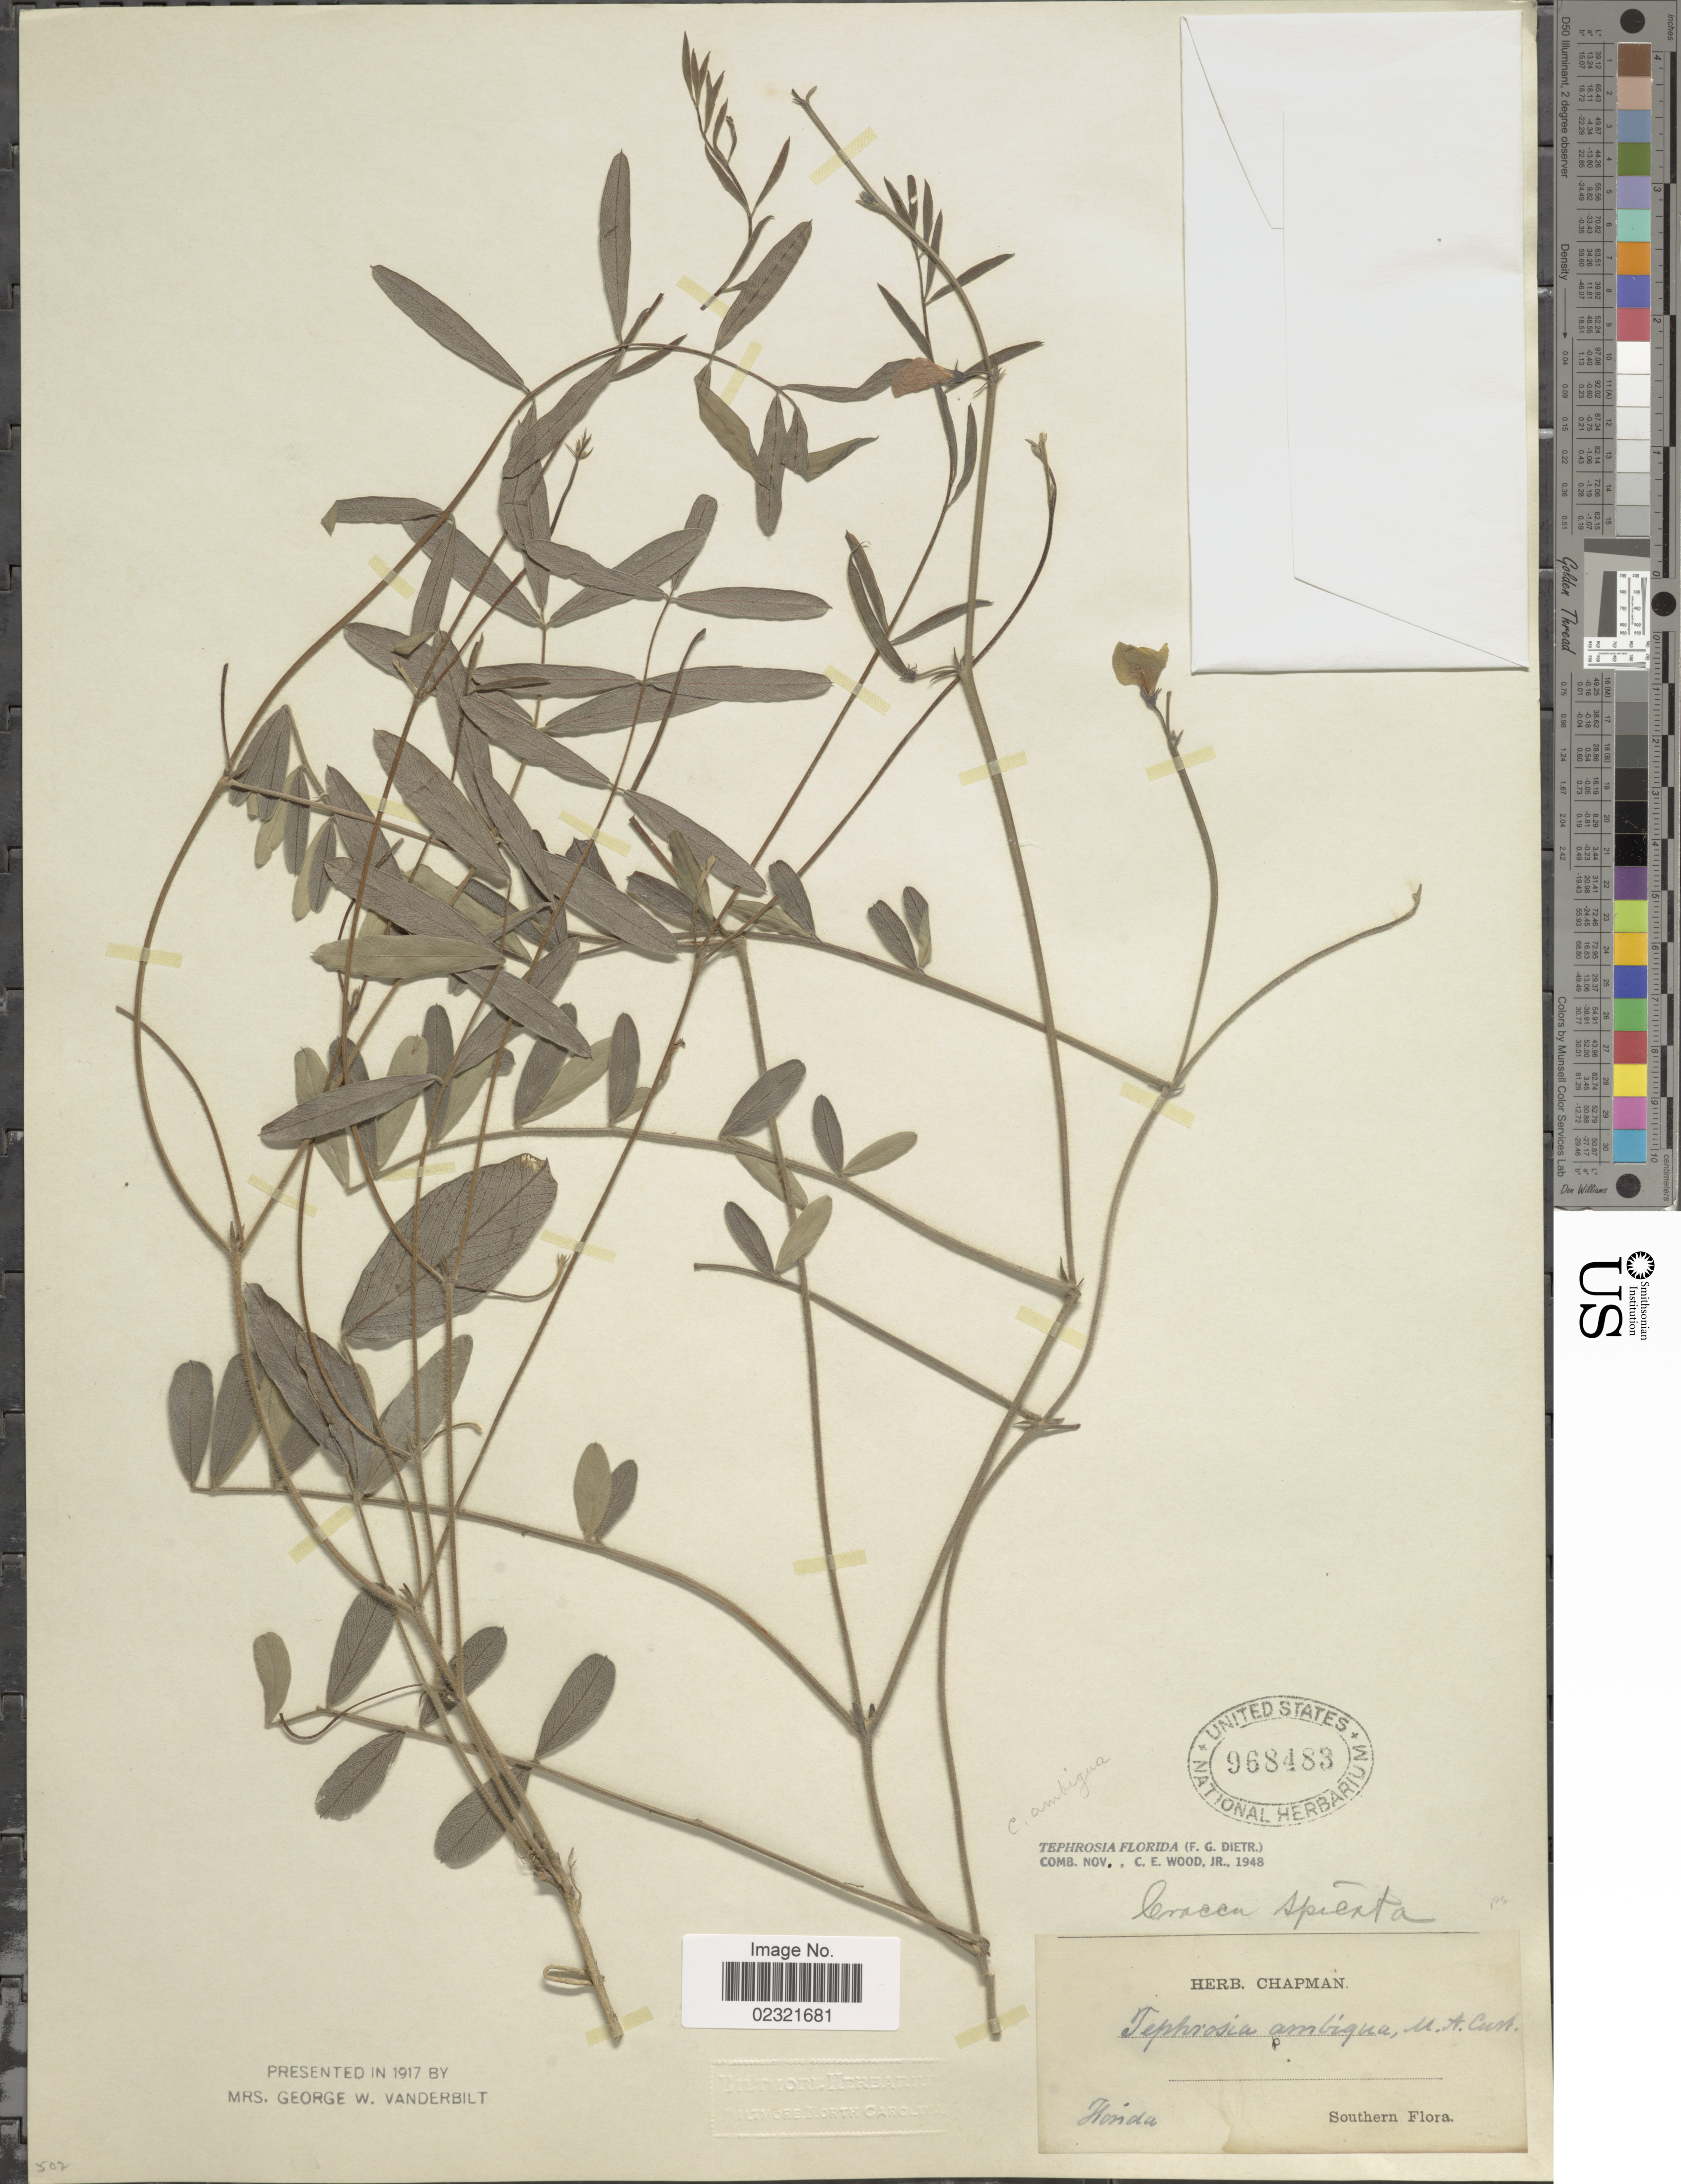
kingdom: Plantae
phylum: Tracheophyta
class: Magnoliopsida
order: Fabales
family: Fabaceae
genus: Tephrosia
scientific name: Tephrosia florida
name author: (Dietr.) C.E. Wood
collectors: ex herb. Chapman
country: United States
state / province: Florida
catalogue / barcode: US 968483